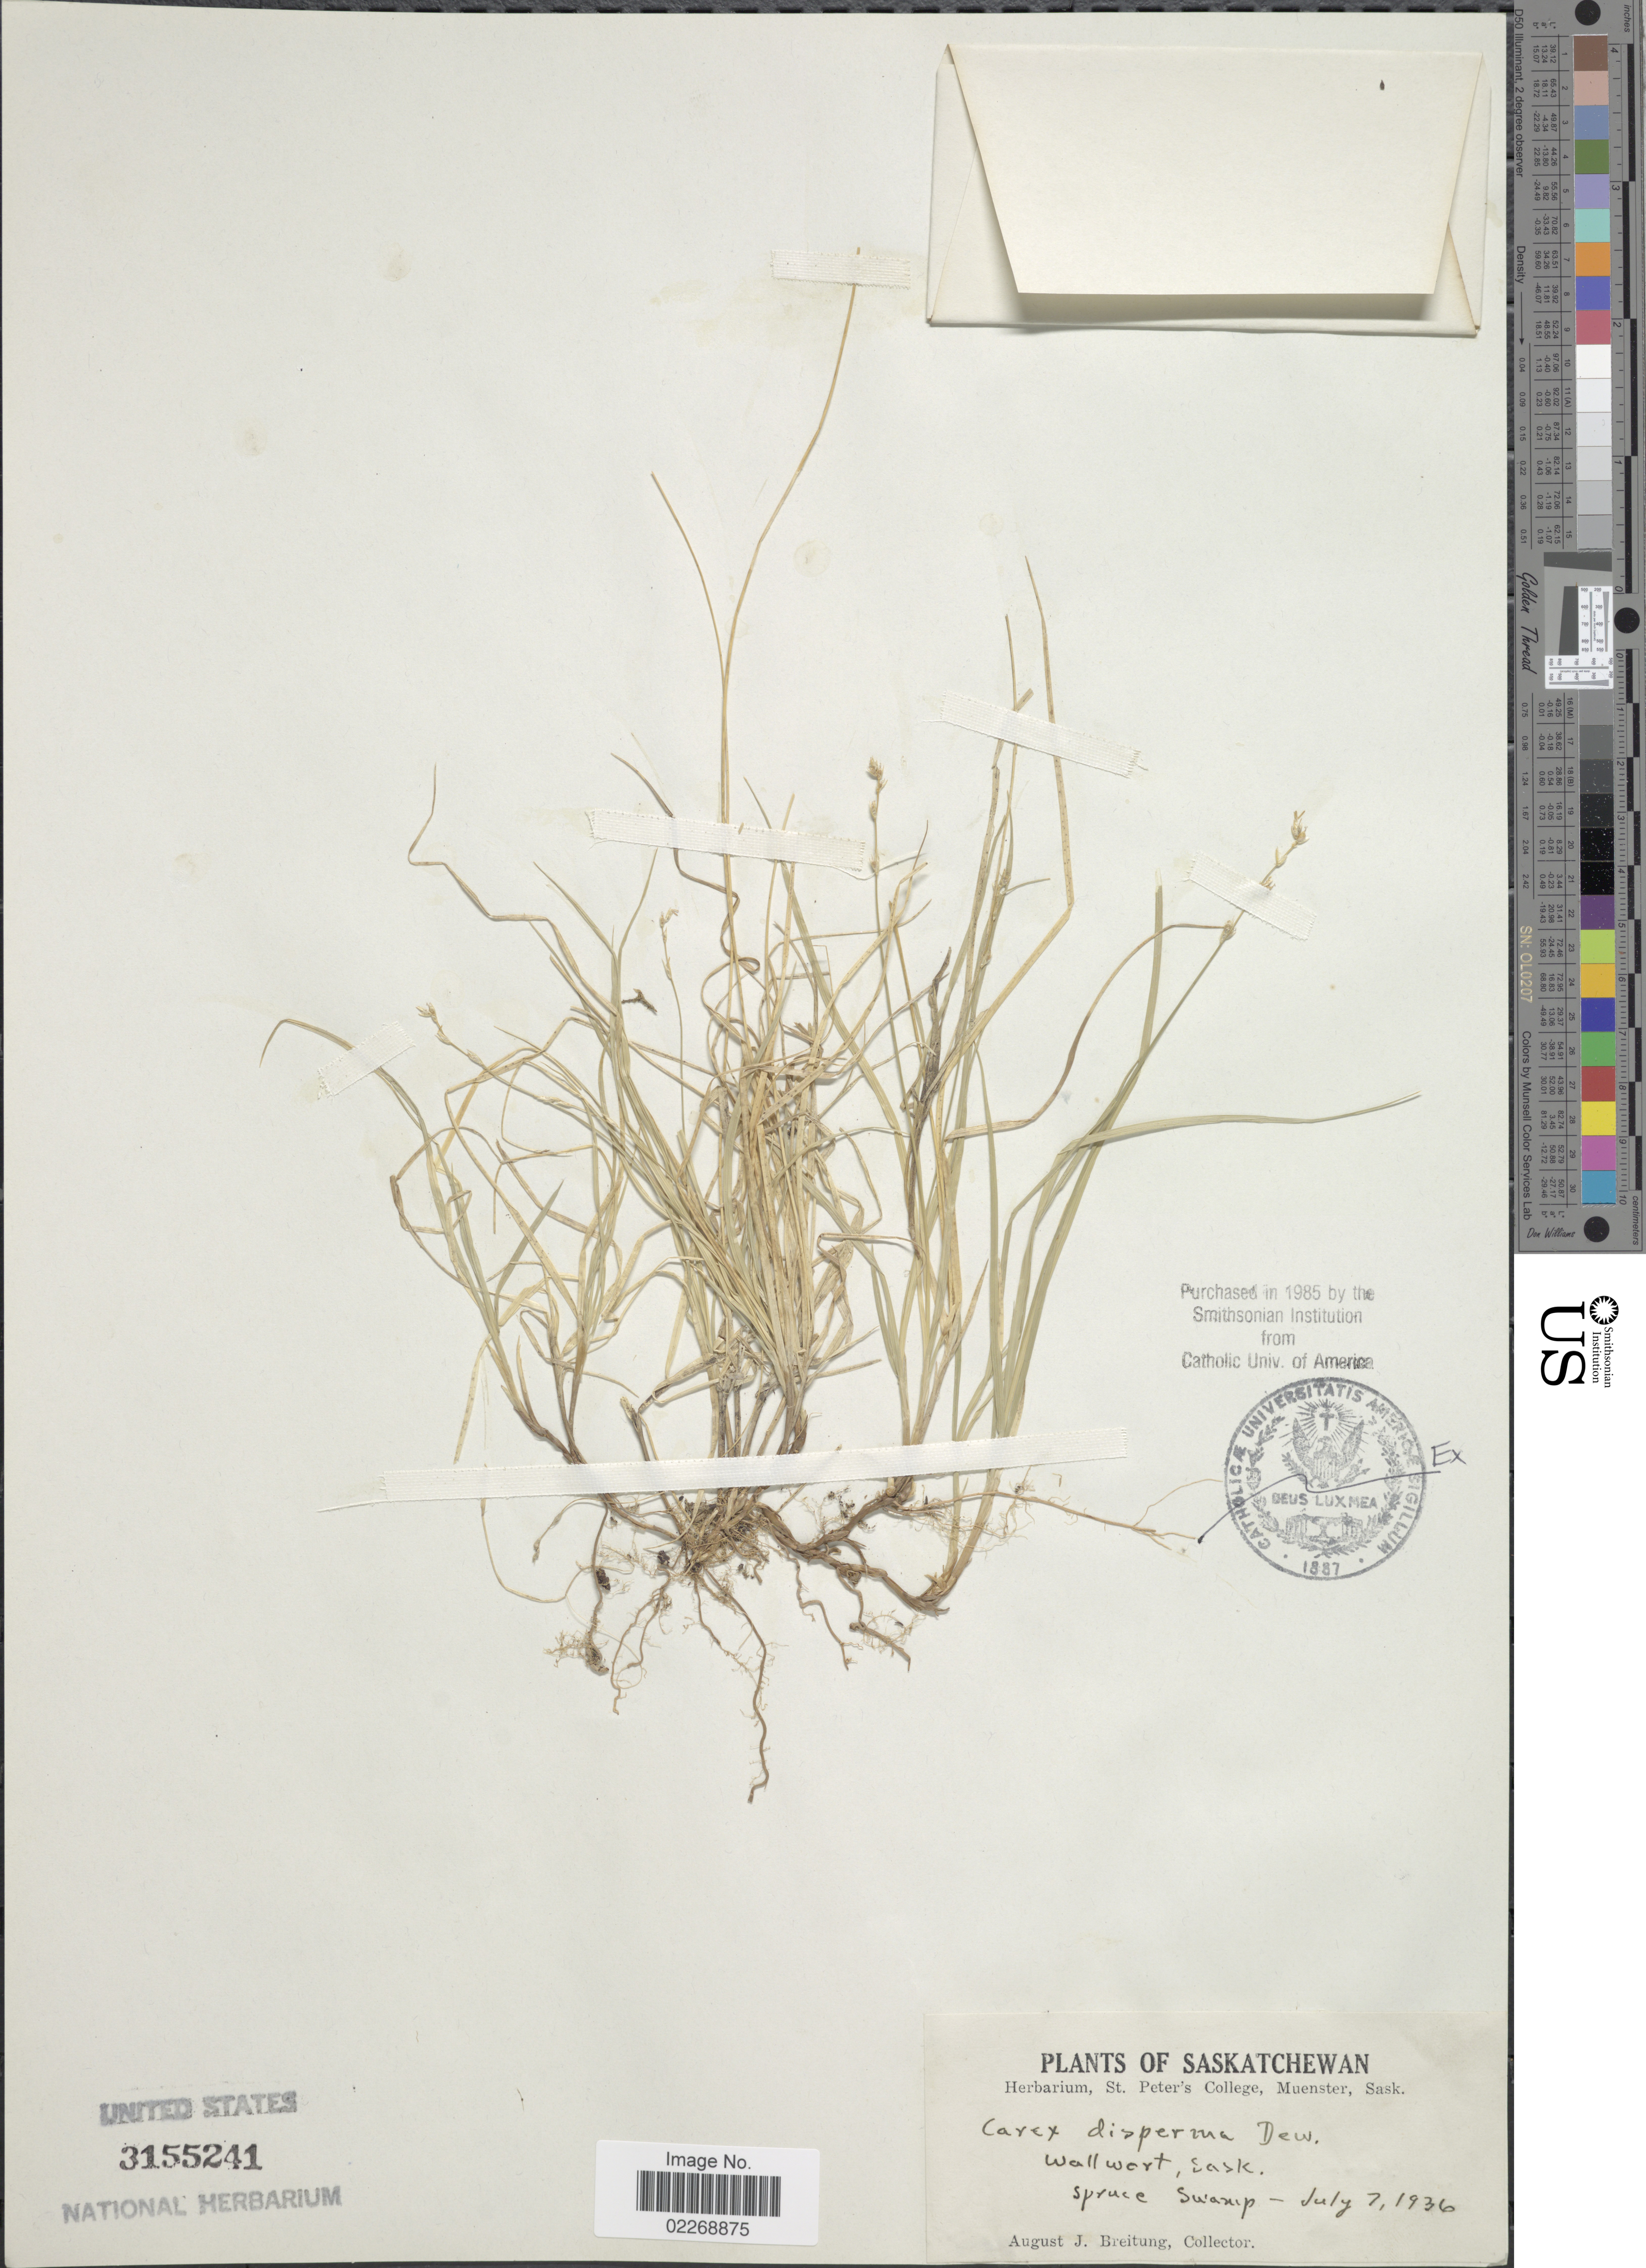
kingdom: Plantae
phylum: Tracheophyta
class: Liliopsida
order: Poales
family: Cyperaceae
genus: Carex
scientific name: Carex disperma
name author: Dewey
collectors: A. Breitung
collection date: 1936-07-07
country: Canada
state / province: Saskatchewan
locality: Wallwort, Spruce Swamp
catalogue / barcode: US 3155241